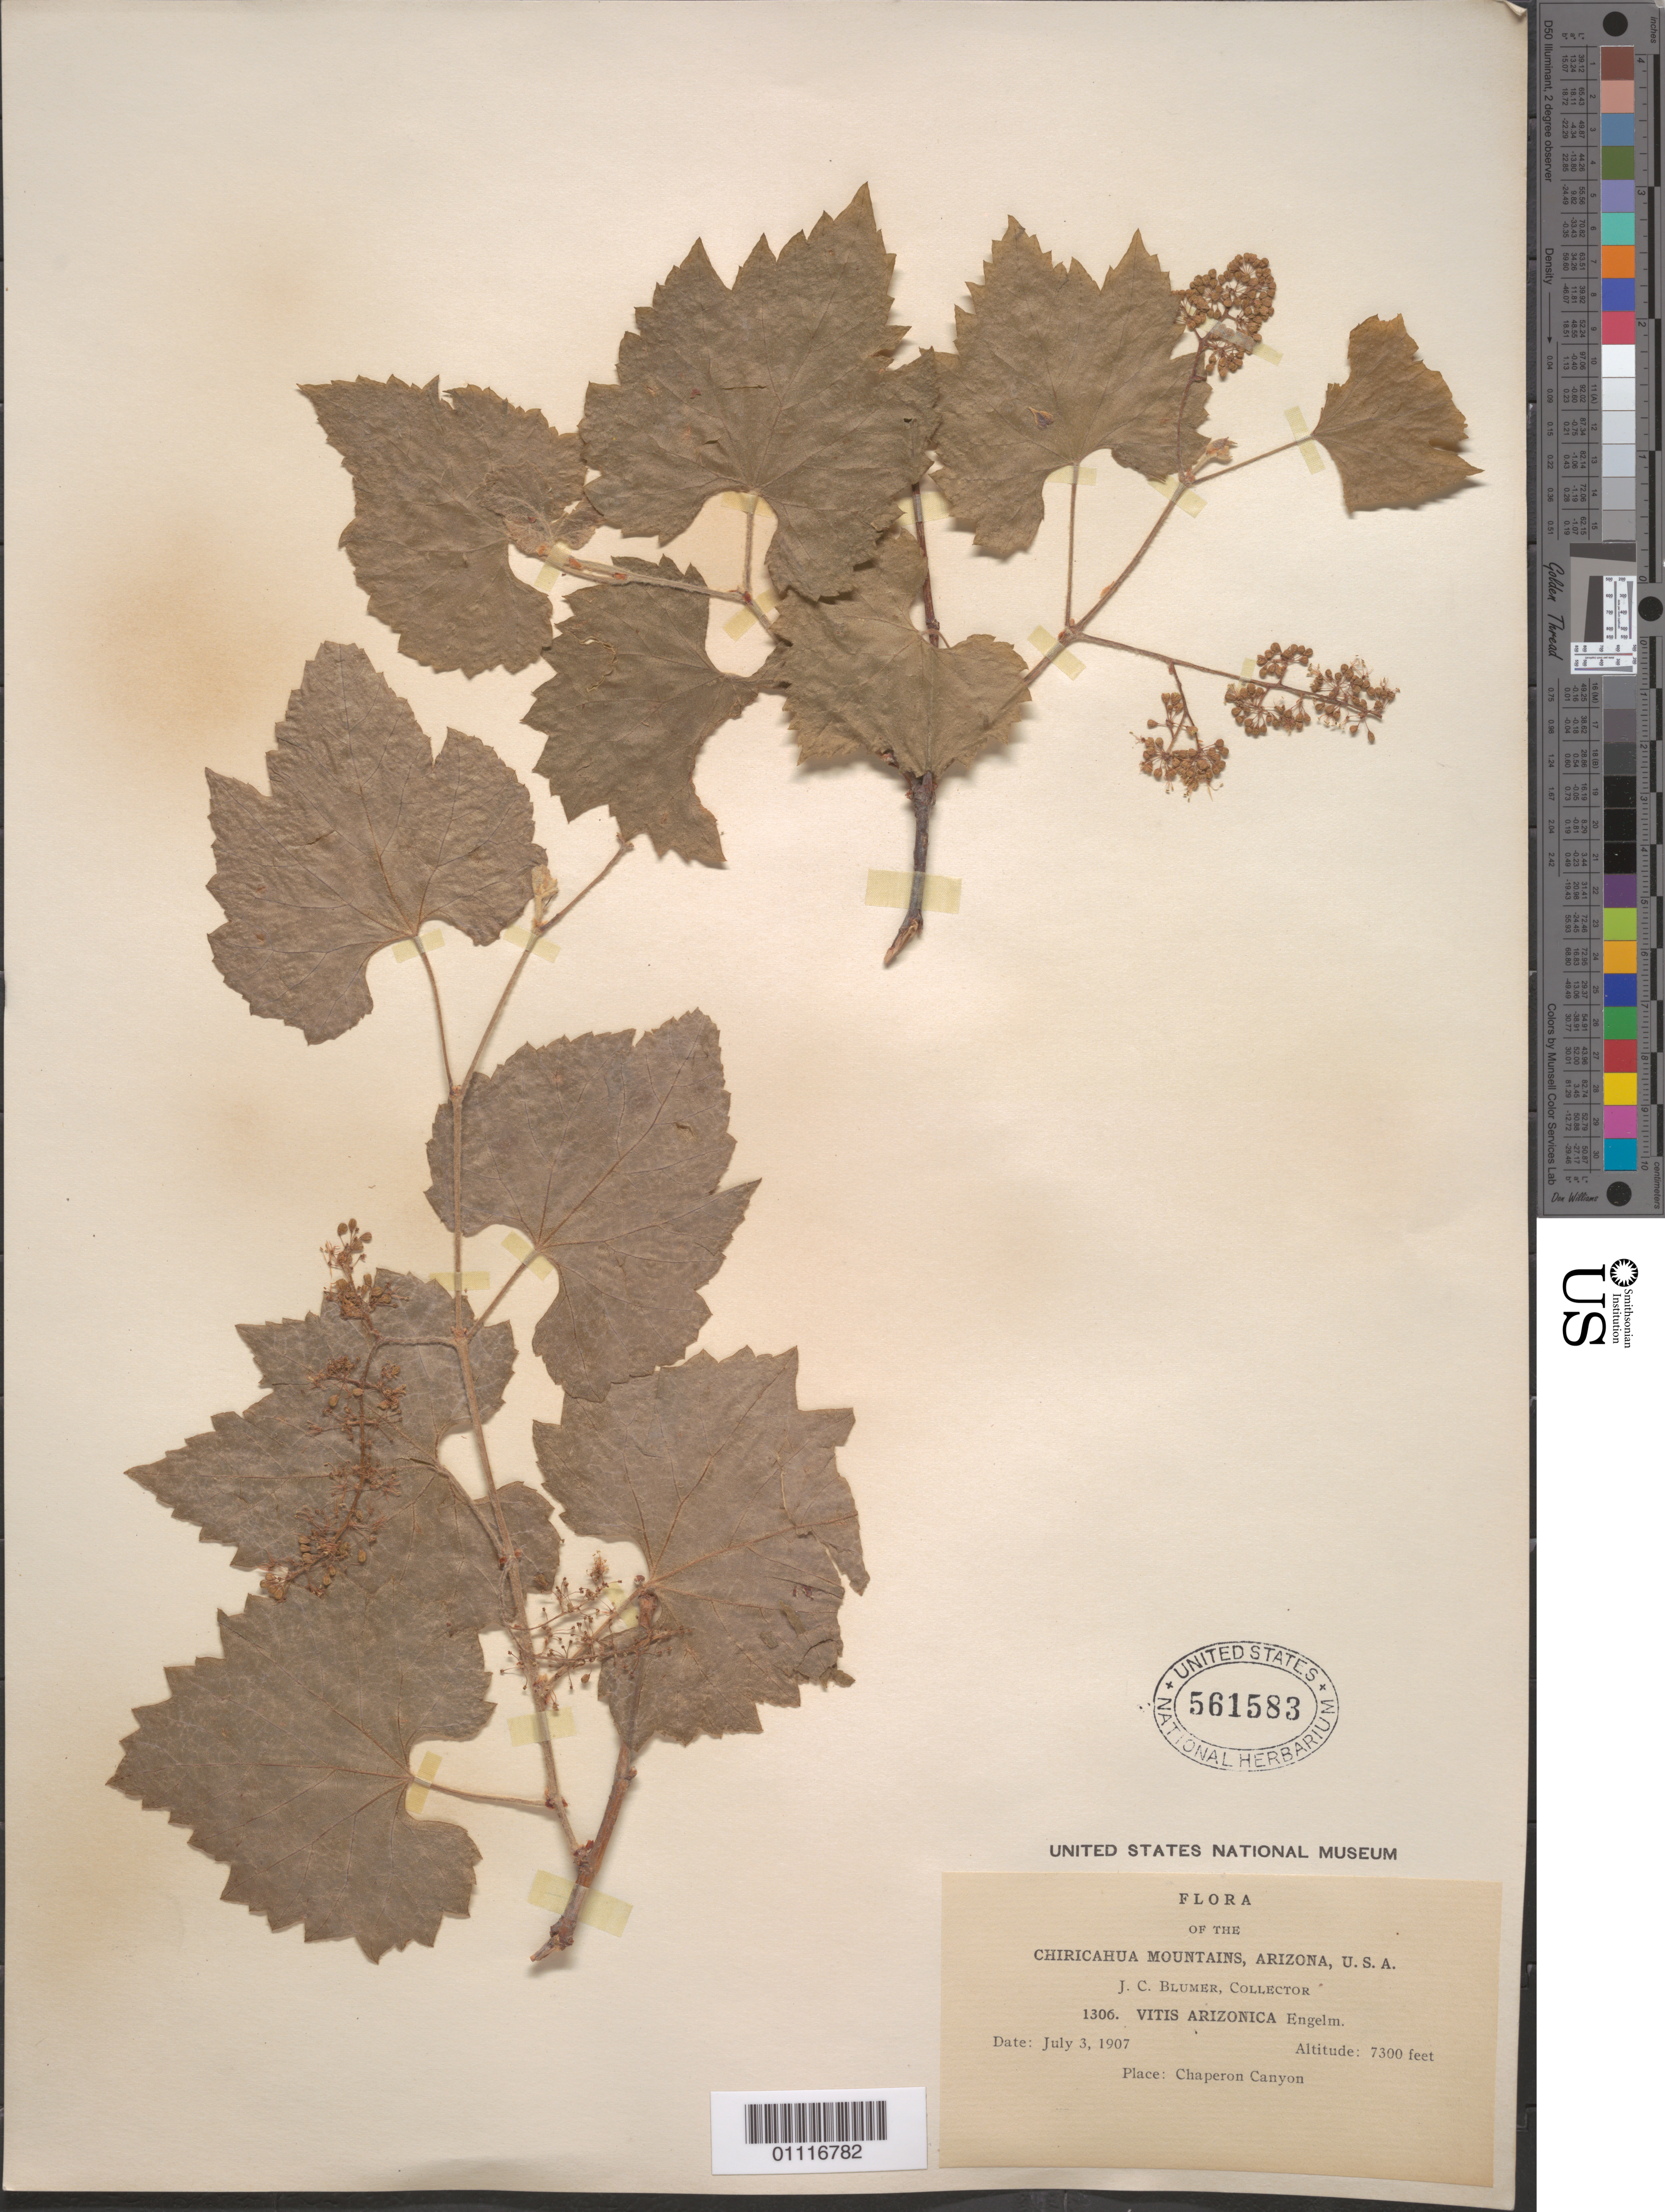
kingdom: Plantae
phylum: Tracheophyta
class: Magnoliopsida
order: Vitales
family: Vitaceae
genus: Vitis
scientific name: Vitis arizonica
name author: Engelm.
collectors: J. C. Blumer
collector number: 1306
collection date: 1907-07-03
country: United States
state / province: Arizona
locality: Chaperon Canyon, Chiricahua Mountains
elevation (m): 2225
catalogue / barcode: US 561583